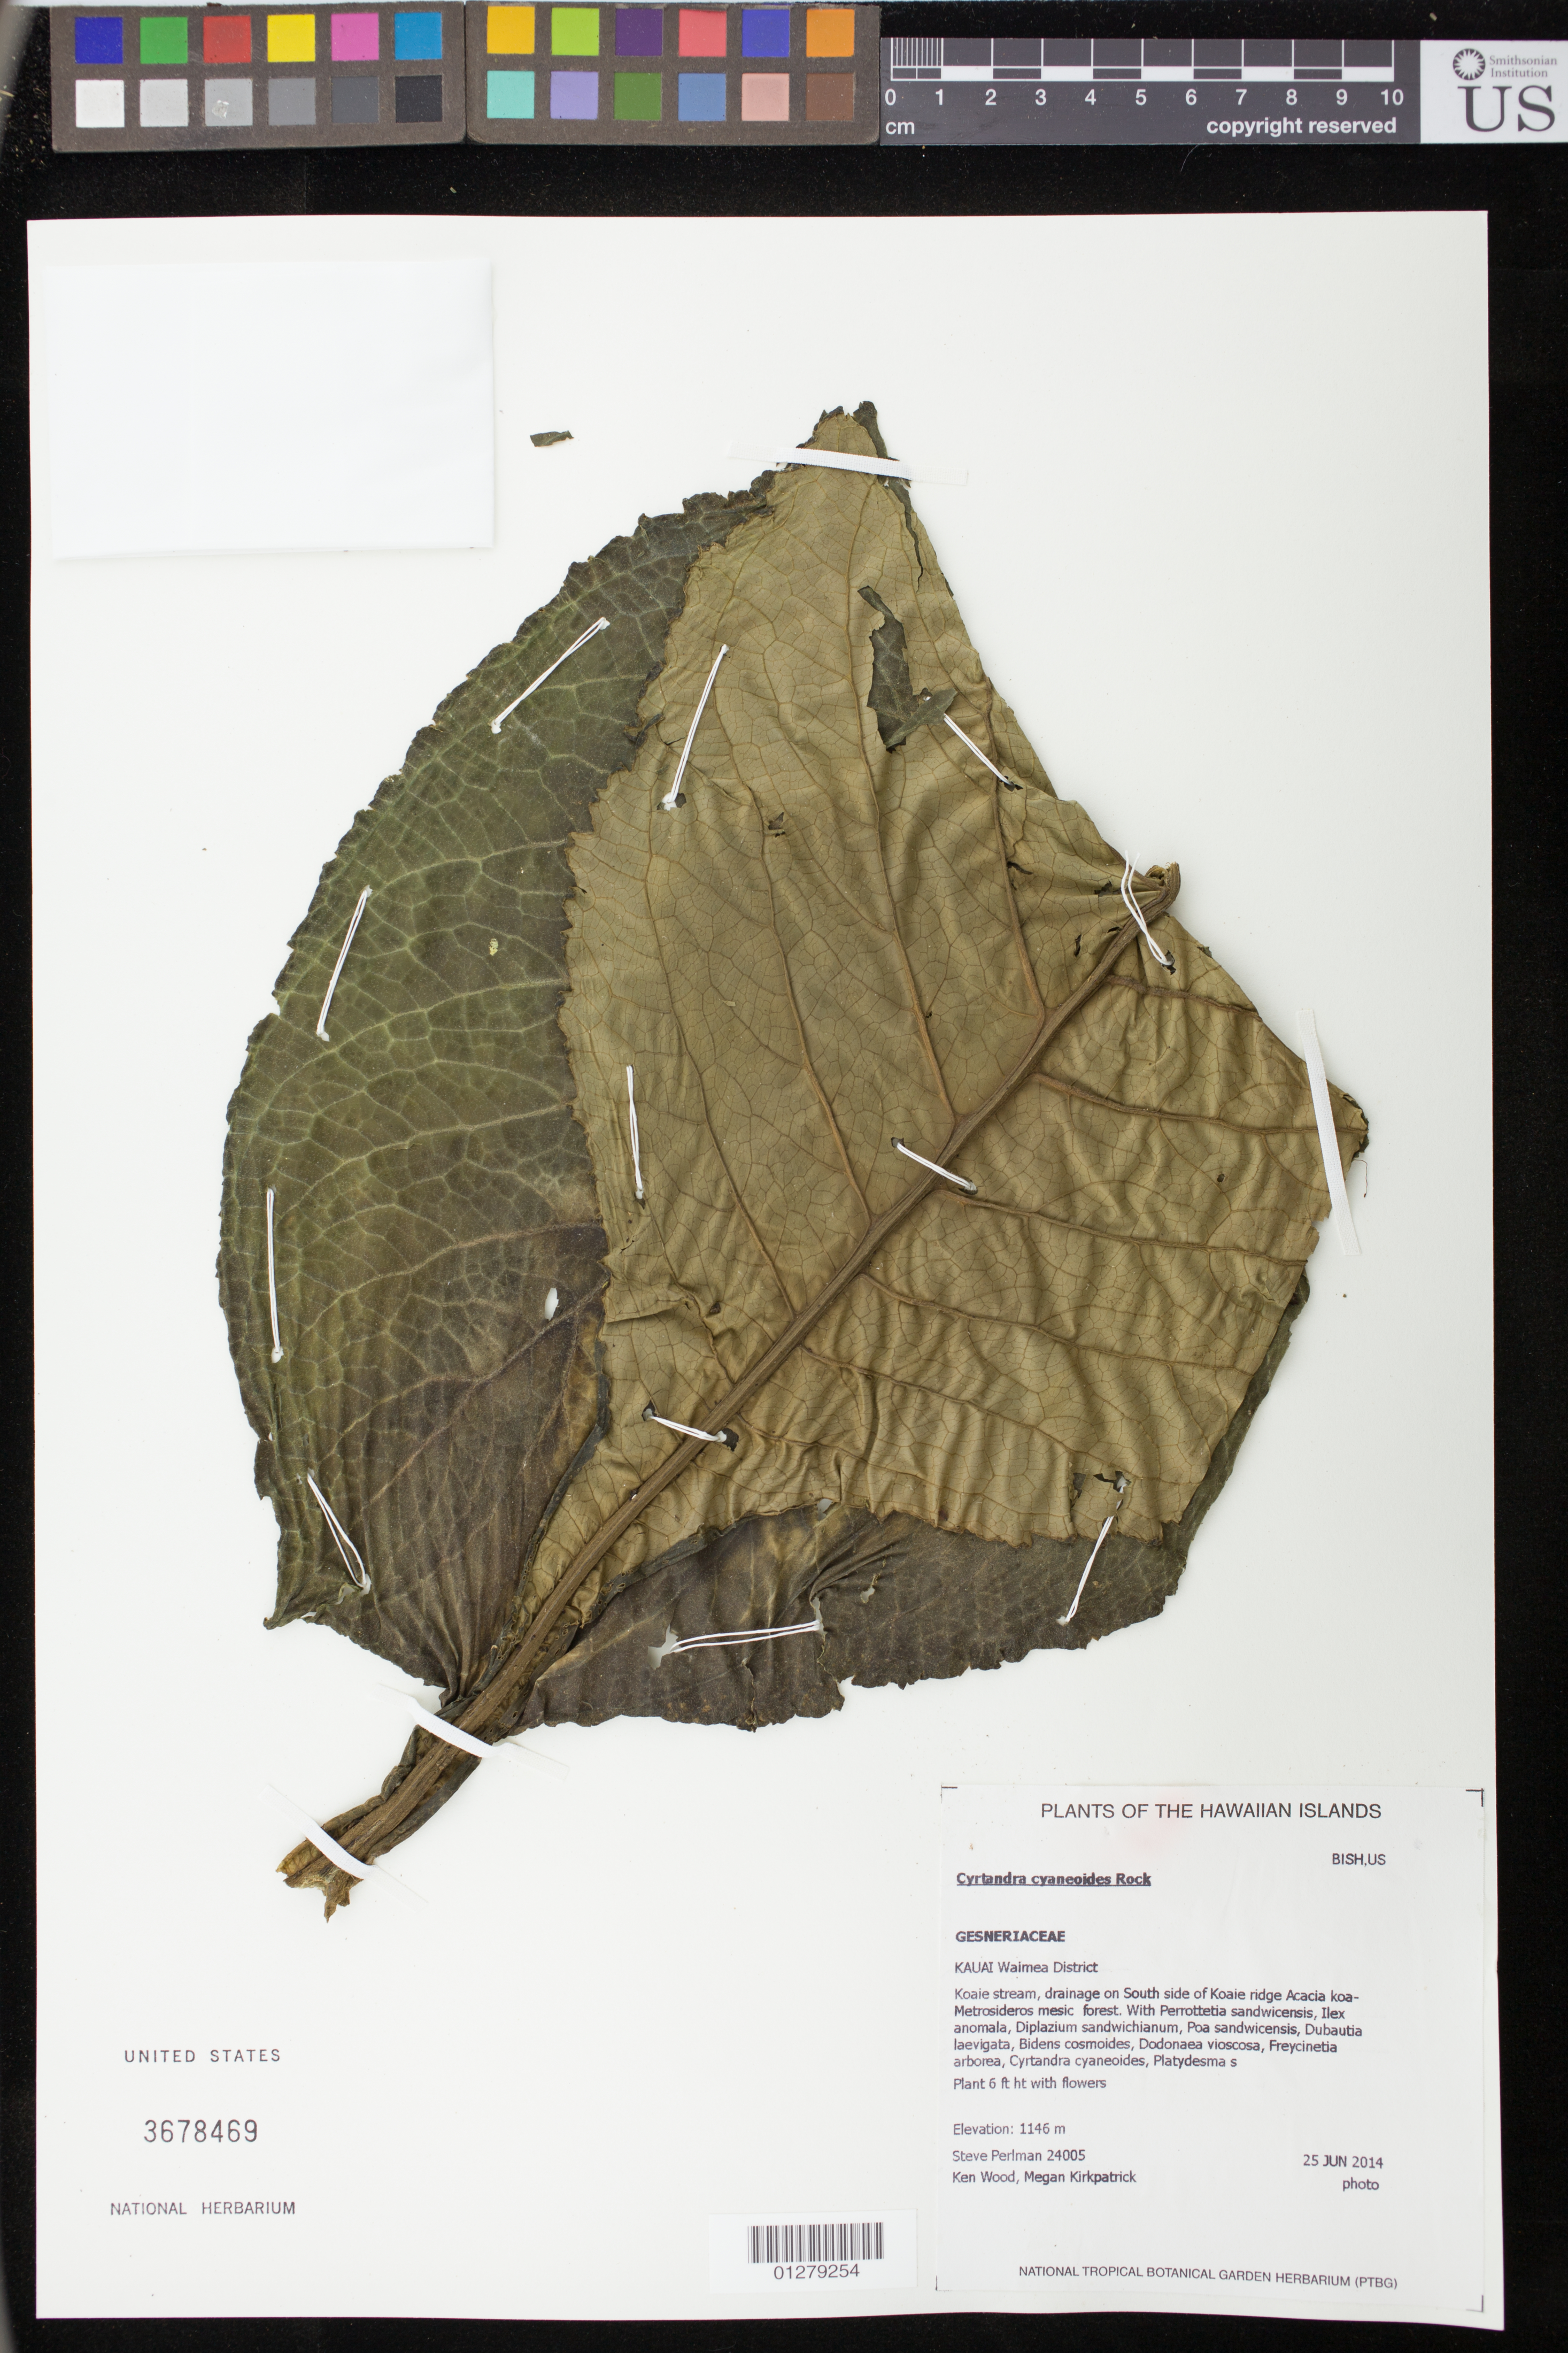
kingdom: Plantae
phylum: Tracheophyta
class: Magnoliopsida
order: Lamiales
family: Gesneriaceae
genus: Cyrtandra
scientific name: Cyrtandra cyaneoides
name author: Rock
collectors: S. P. Perlman, K. R. Wood & M. Kirkpatrick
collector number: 24005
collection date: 2014-06-25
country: United States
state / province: Hawaii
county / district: Kauai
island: Kaua'i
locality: Waimea District, Koaie stream, drainage on south side of Koaie Ridge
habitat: Mesic forest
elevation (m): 1146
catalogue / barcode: US 3678469